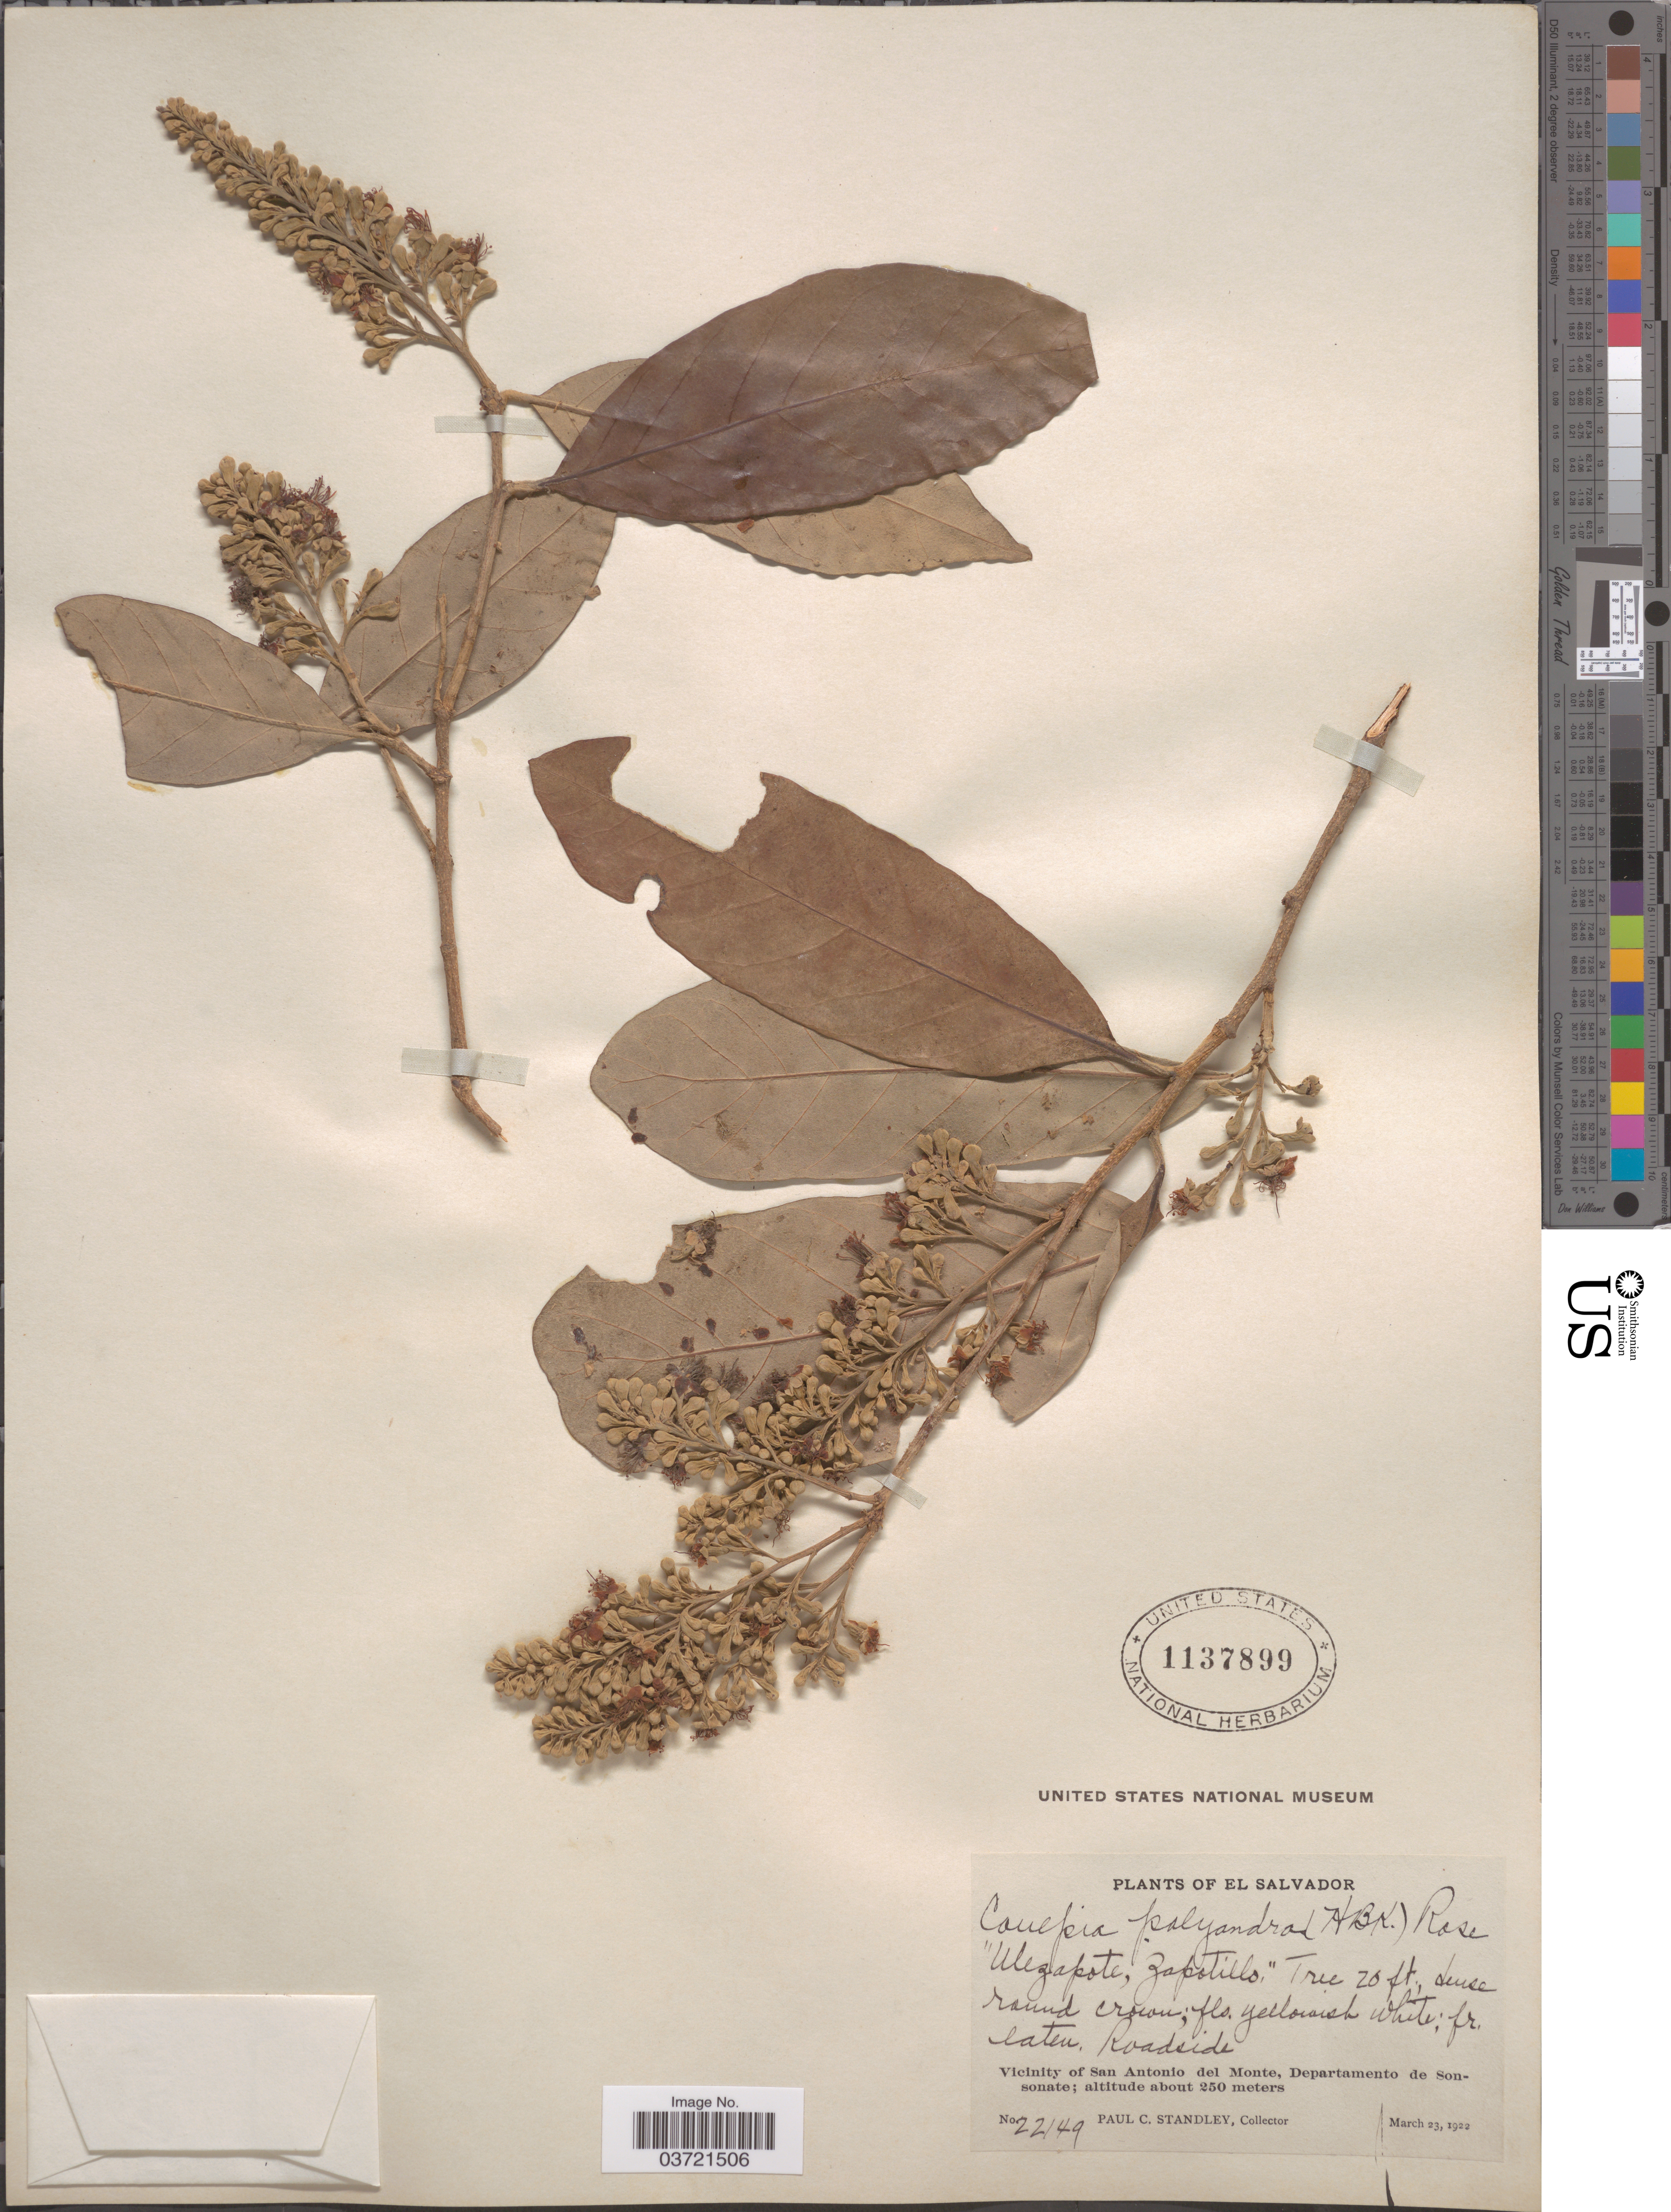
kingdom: Plantae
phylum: Tracheophyta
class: Magnoliopsida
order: Malpighiales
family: Chrysobalanaceae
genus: Couepia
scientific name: Couepia polyandra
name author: (Kunth) Rose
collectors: P. C. Standley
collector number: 22149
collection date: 1922-03-23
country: El Salvador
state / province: Sonsonate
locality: Roadside. Vicinity of San Antonio del Monte, Departamento de Sonsonate.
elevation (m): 250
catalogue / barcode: US 1137899